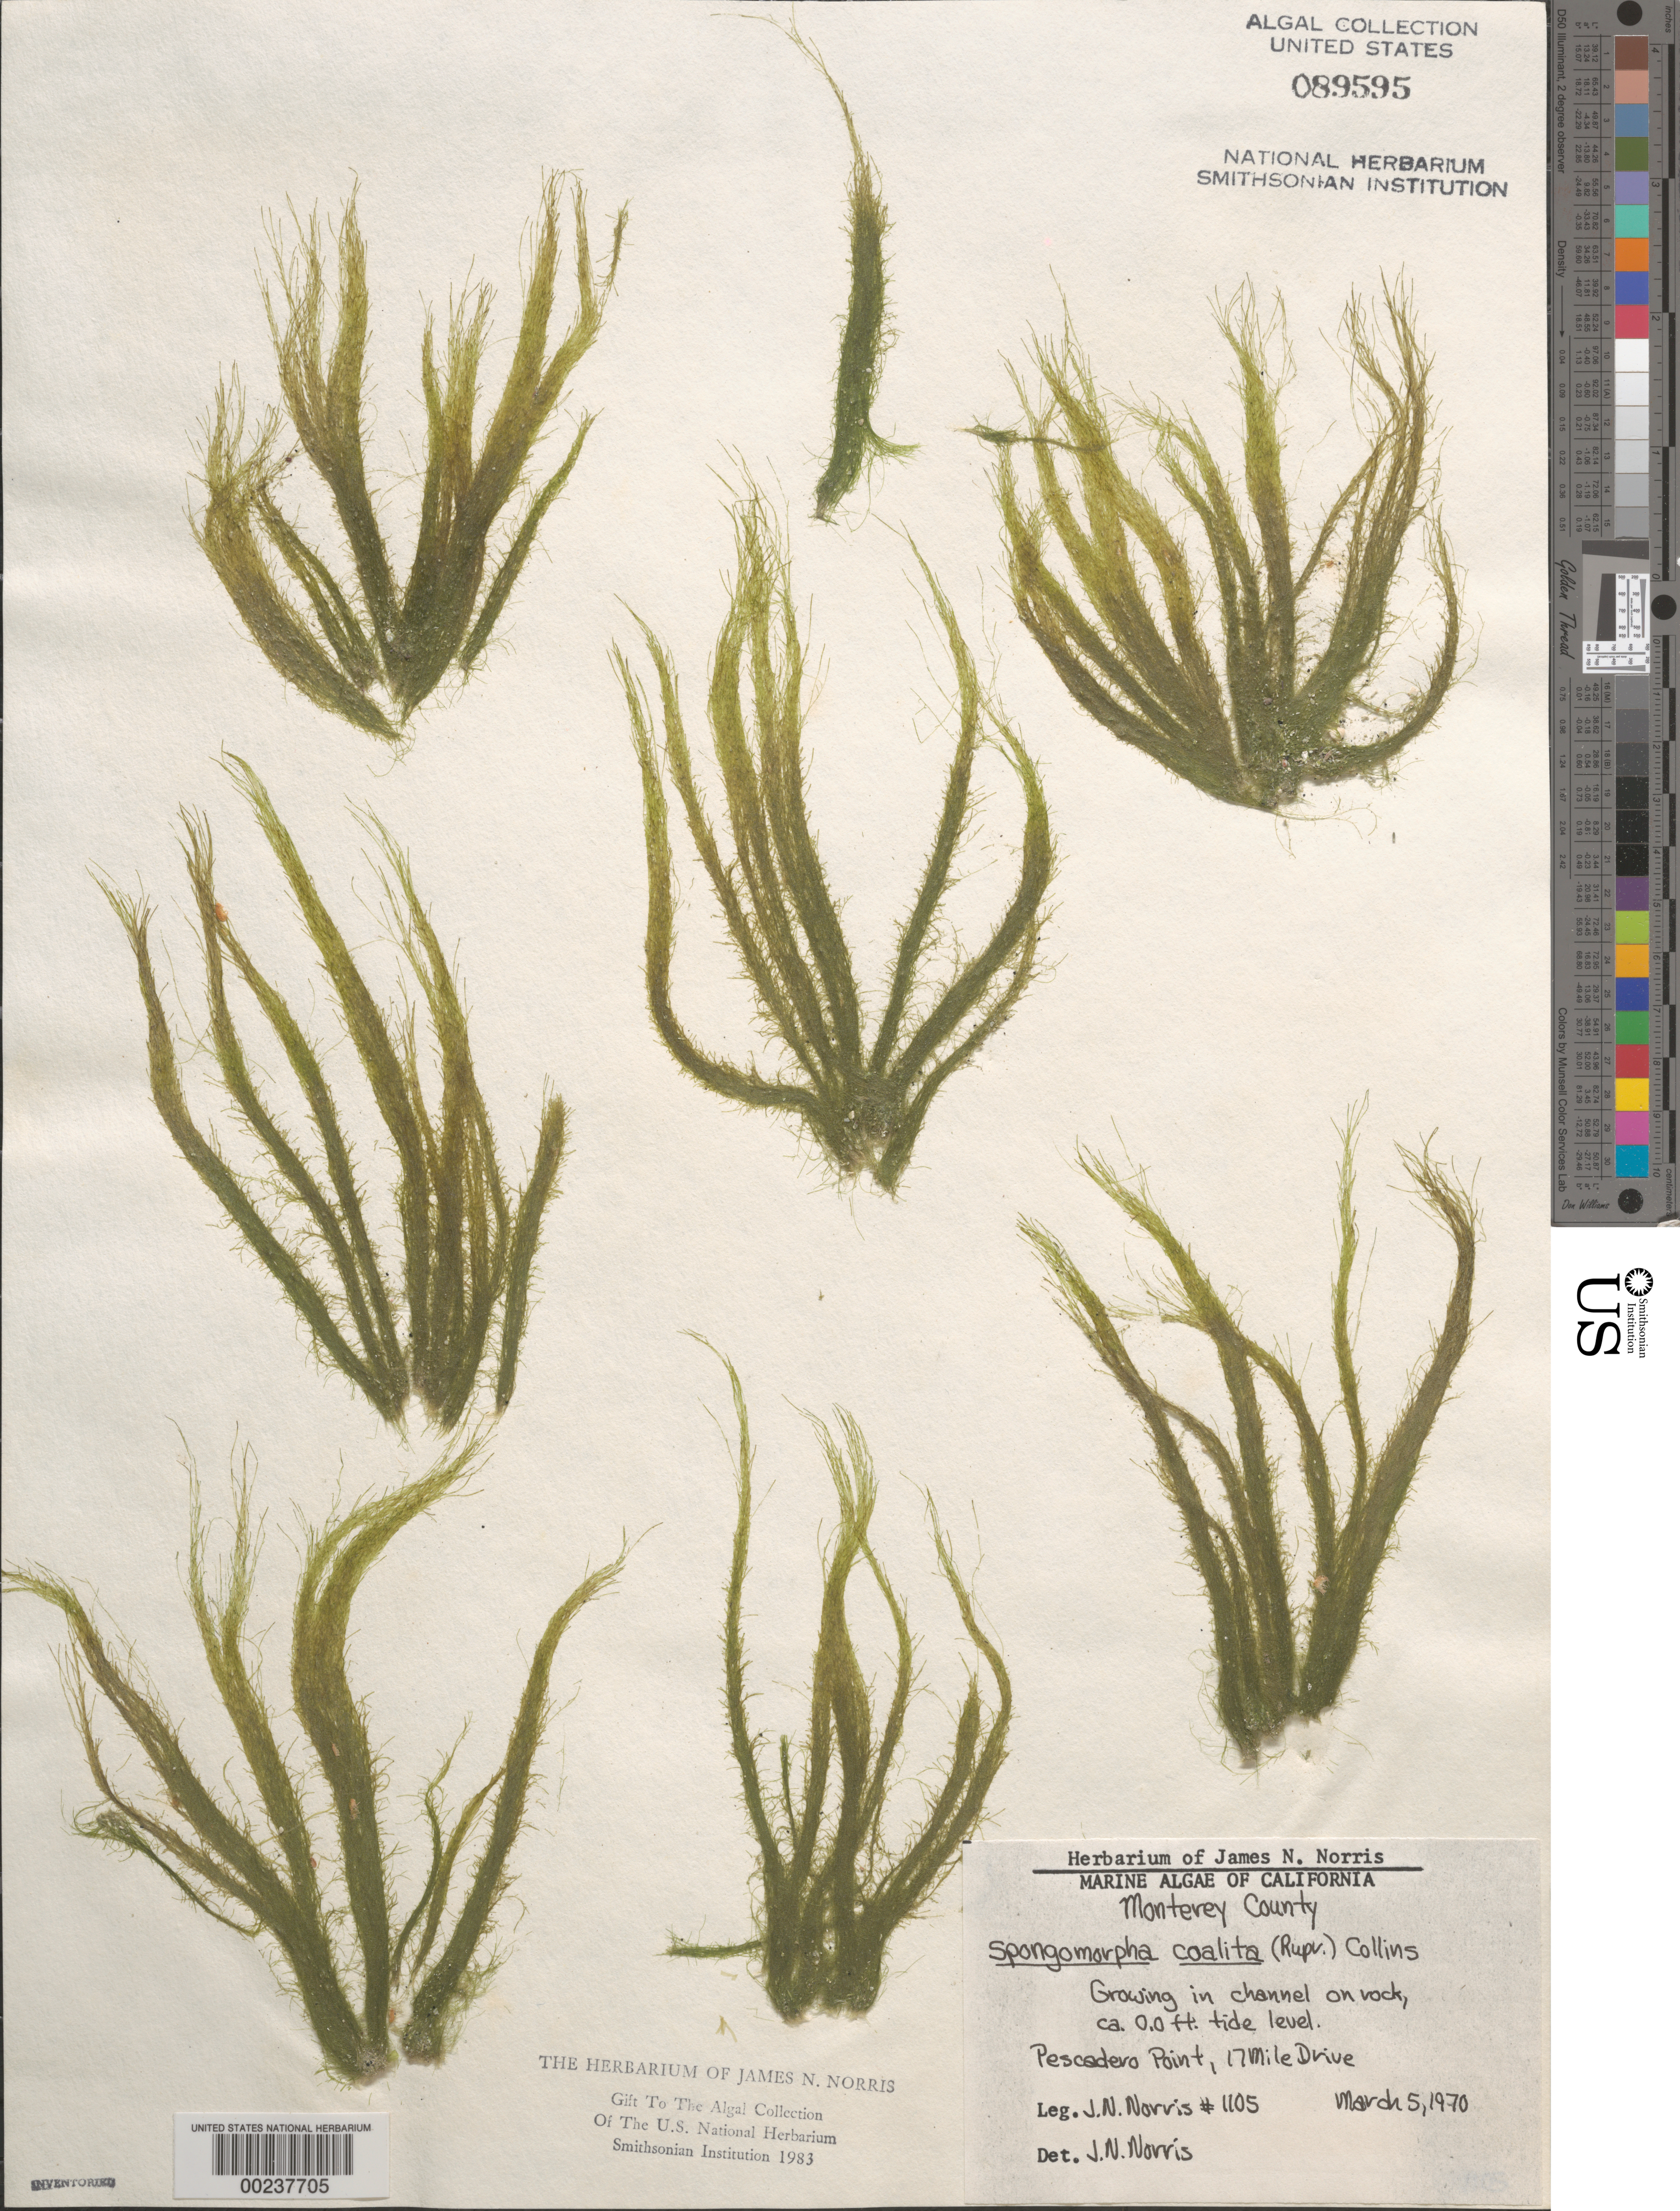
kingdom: Plantae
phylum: Chlorophyta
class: Ulvophyceae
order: Ulotrichales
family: Ulotrichaceae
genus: Acrosiphonia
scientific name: Acrosiphonia coalita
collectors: J. N. Norris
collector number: JN-1105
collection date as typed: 05 Mar 1970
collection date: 1970-03-05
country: United States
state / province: California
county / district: Monterey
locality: Pescadero Point, 17 Mile Drive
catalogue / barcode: US 89595